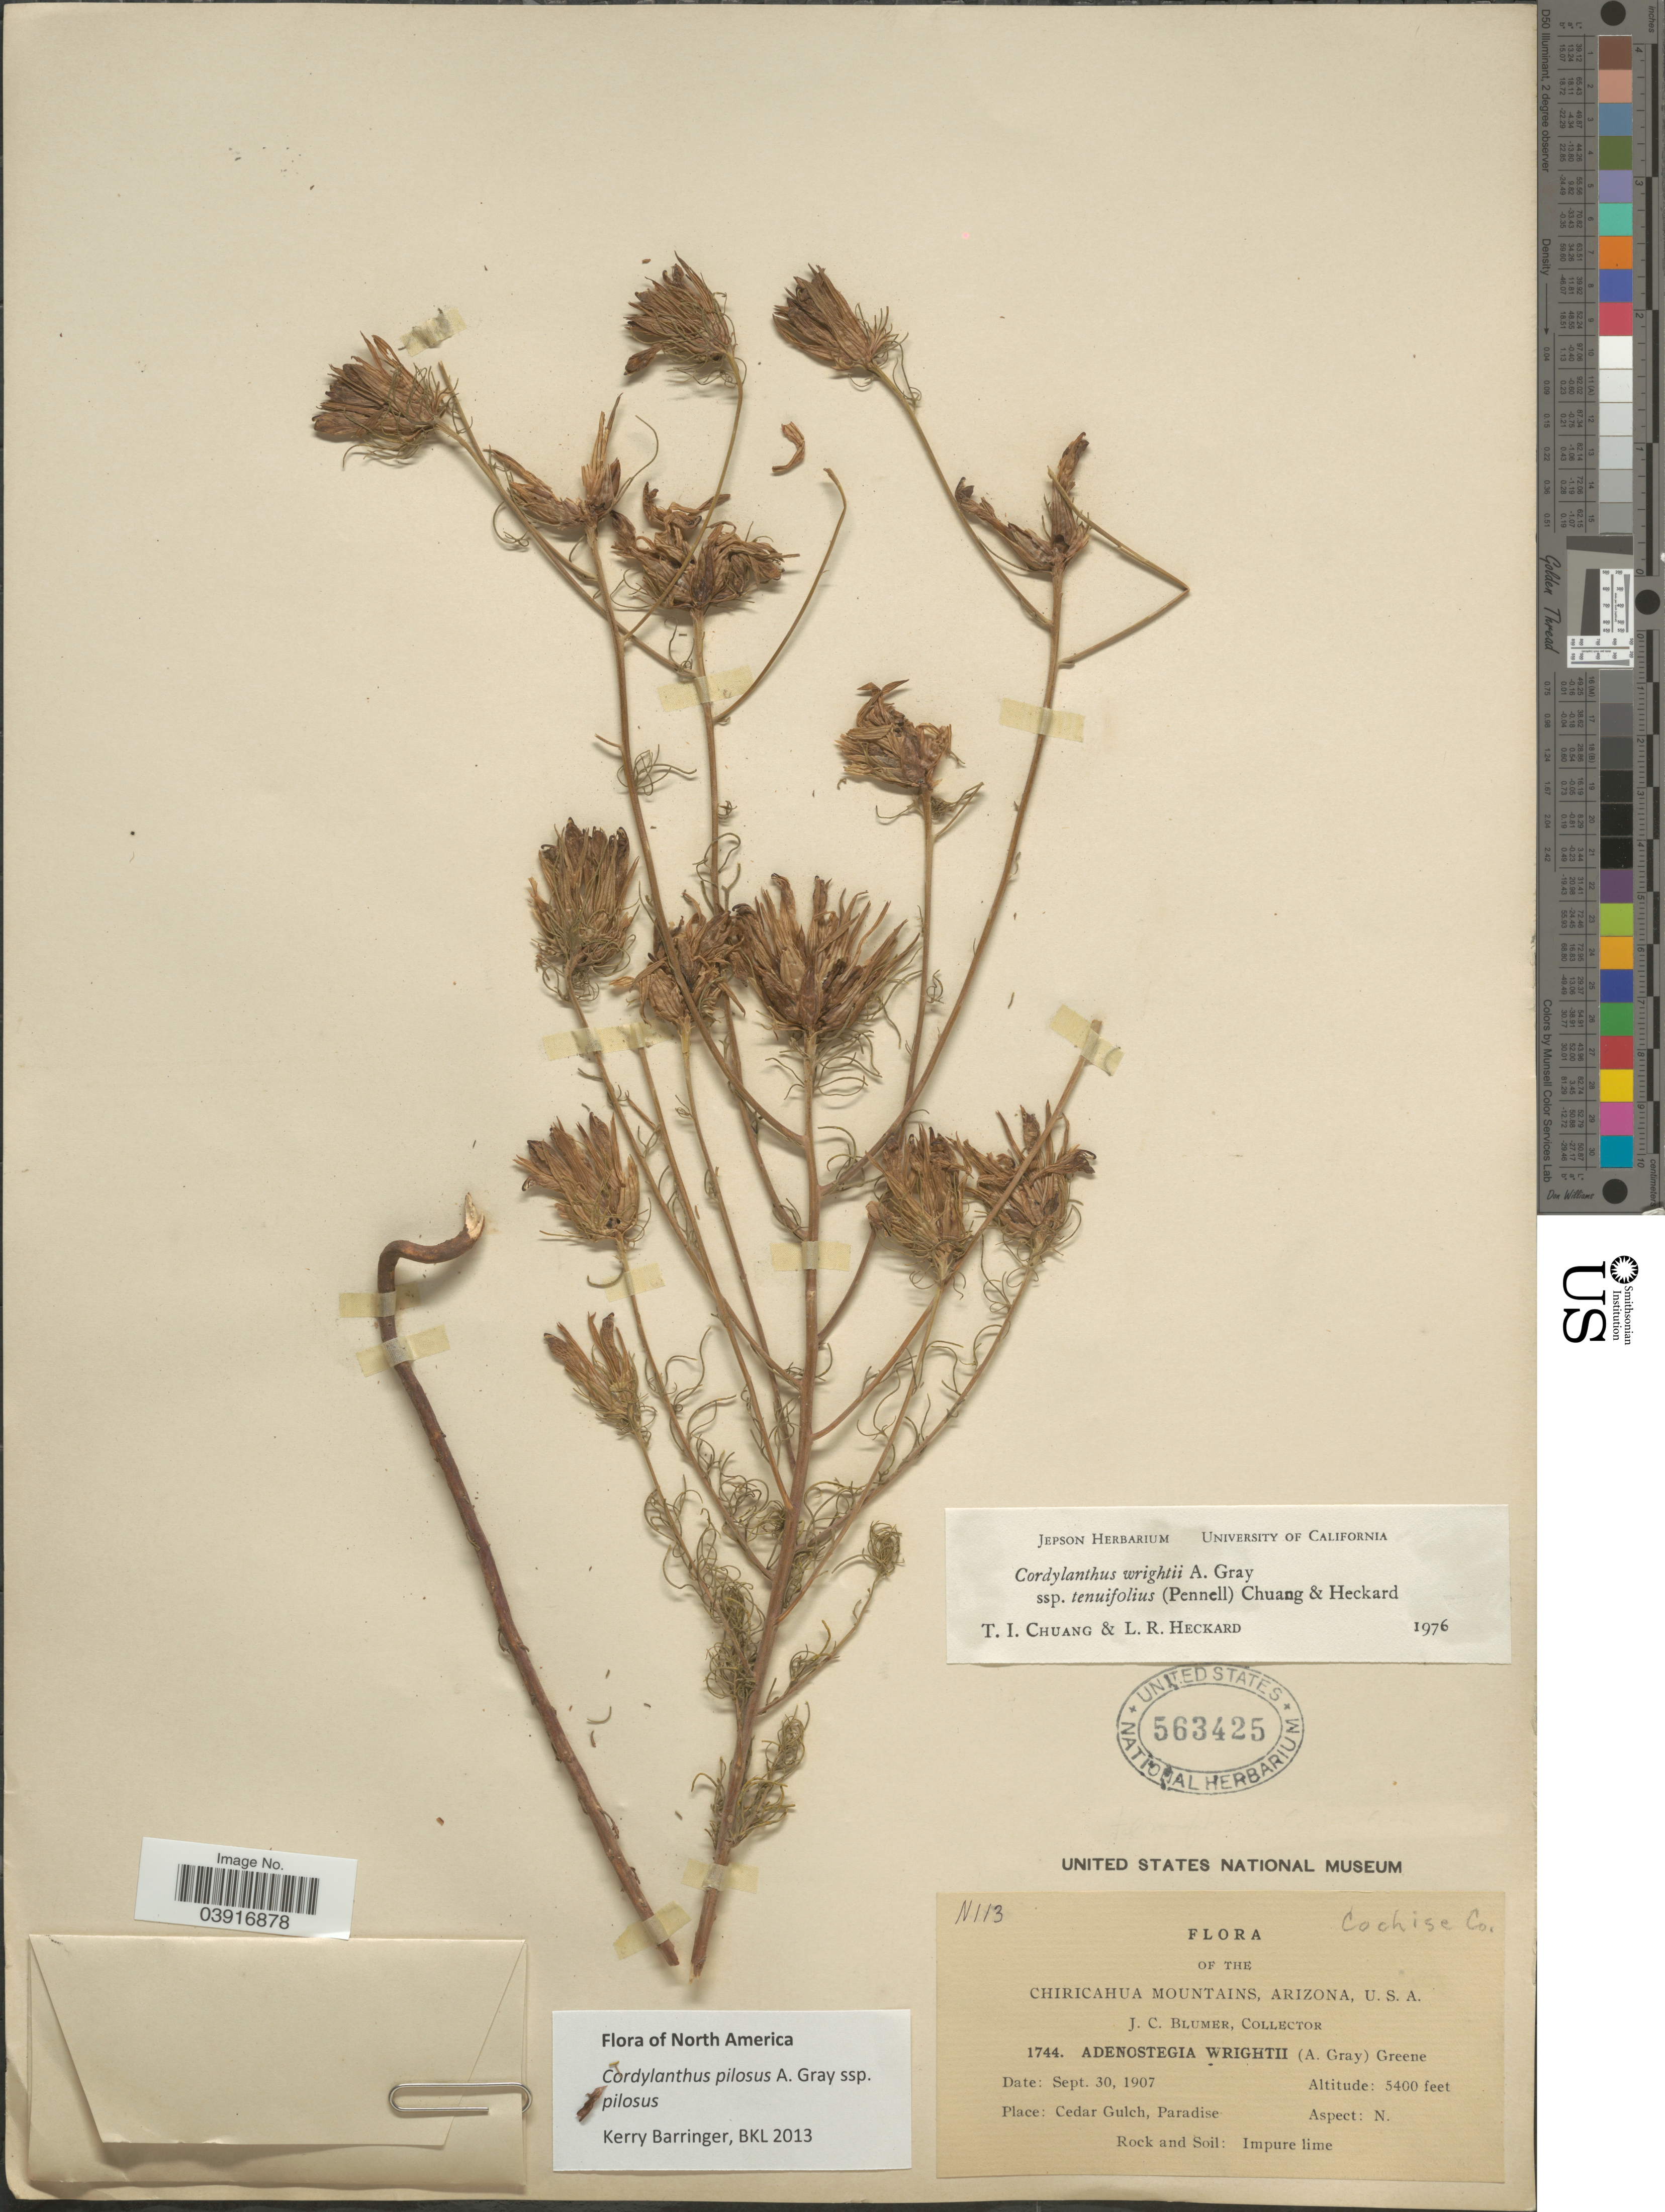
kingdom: Plantae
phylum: Tracheophyta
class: Magnoliopsida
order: Lamiales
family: Orobanchaceae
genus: Cordylanthus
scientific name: Cordylanthus wrightii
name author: A. Gray in Emory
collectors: J. C. Blumer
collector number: N113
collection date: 1907-09-30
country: United States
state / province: Arizona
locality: Chiricahua Mountains. Cedar Gulch, Paradise. Cochise Co.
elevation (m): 1646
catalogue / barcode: US 563425